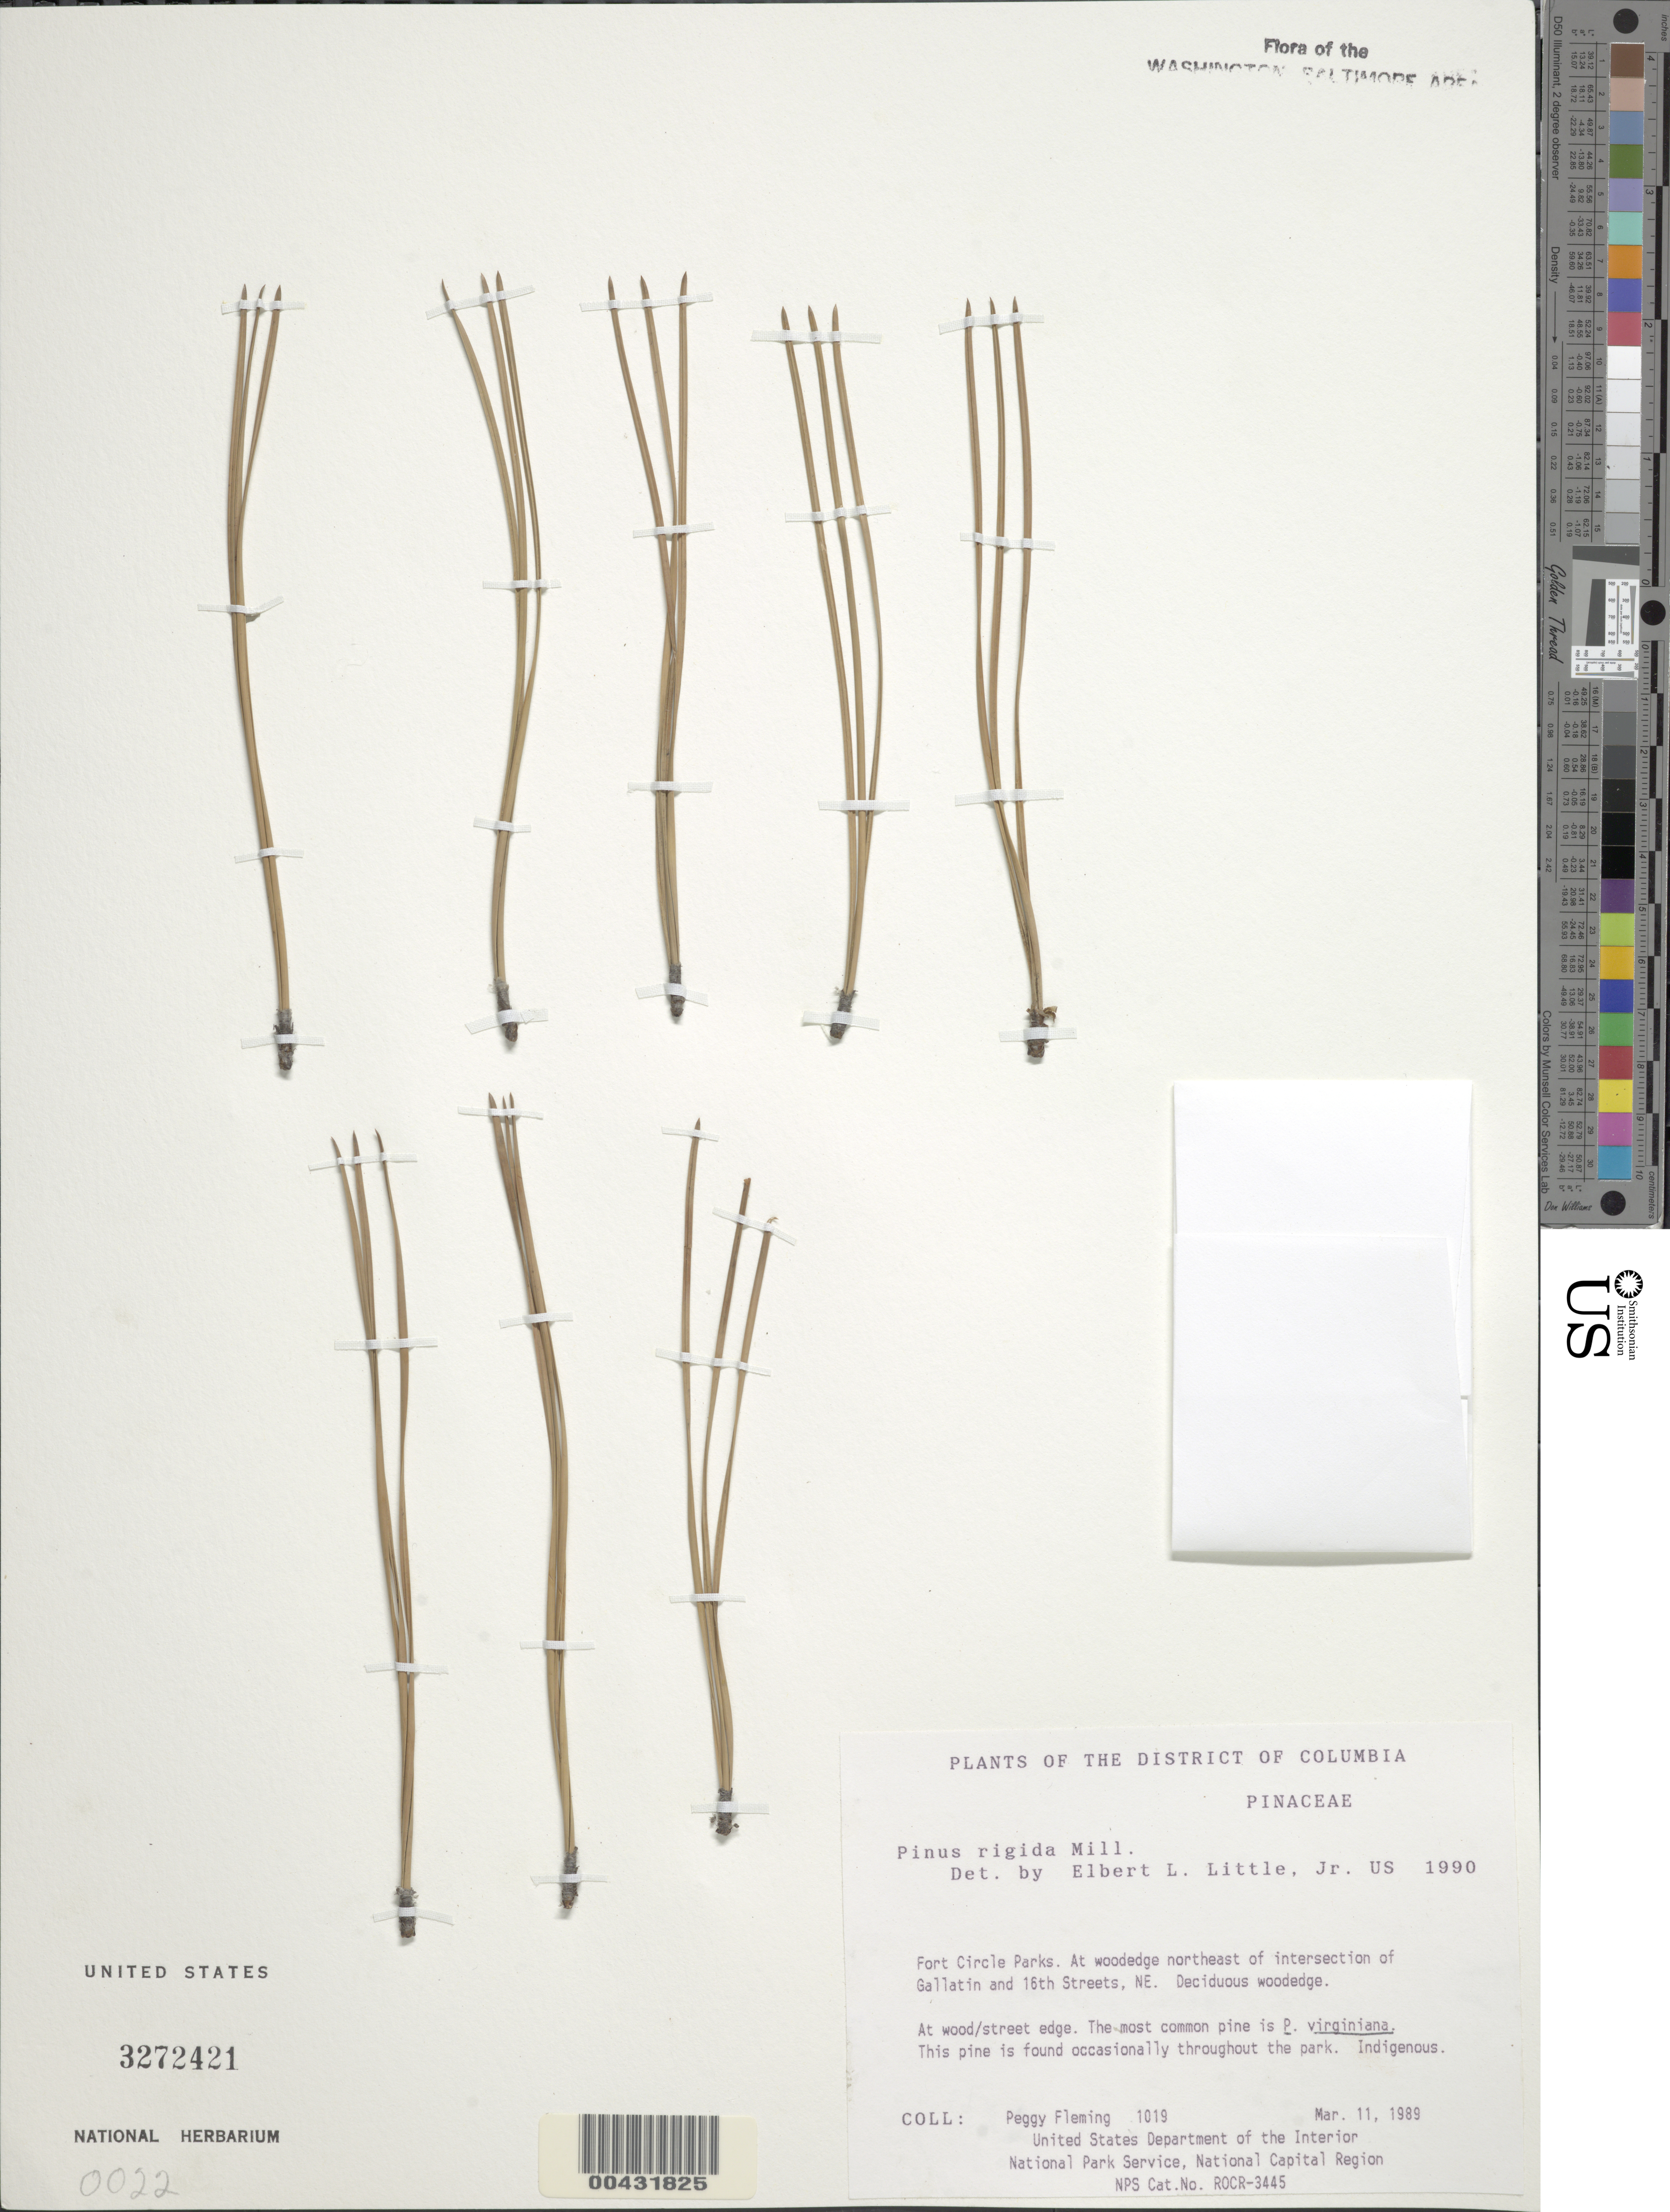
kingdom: Plantae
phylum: Tracheophyta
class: Pinopsida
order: Pinales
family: Pinaceae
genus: Pinus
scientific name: Pinus rigida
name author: Mill.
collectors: P. Fleming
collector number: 1019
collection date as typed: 11 Mar 1989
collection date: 1989-03-11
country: United States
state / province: District of Columbia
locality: Fort Circle Parks, NE of intersection of Gallatin and 16th Streets, NE Fort Circle Parks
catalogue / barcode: US 3272421